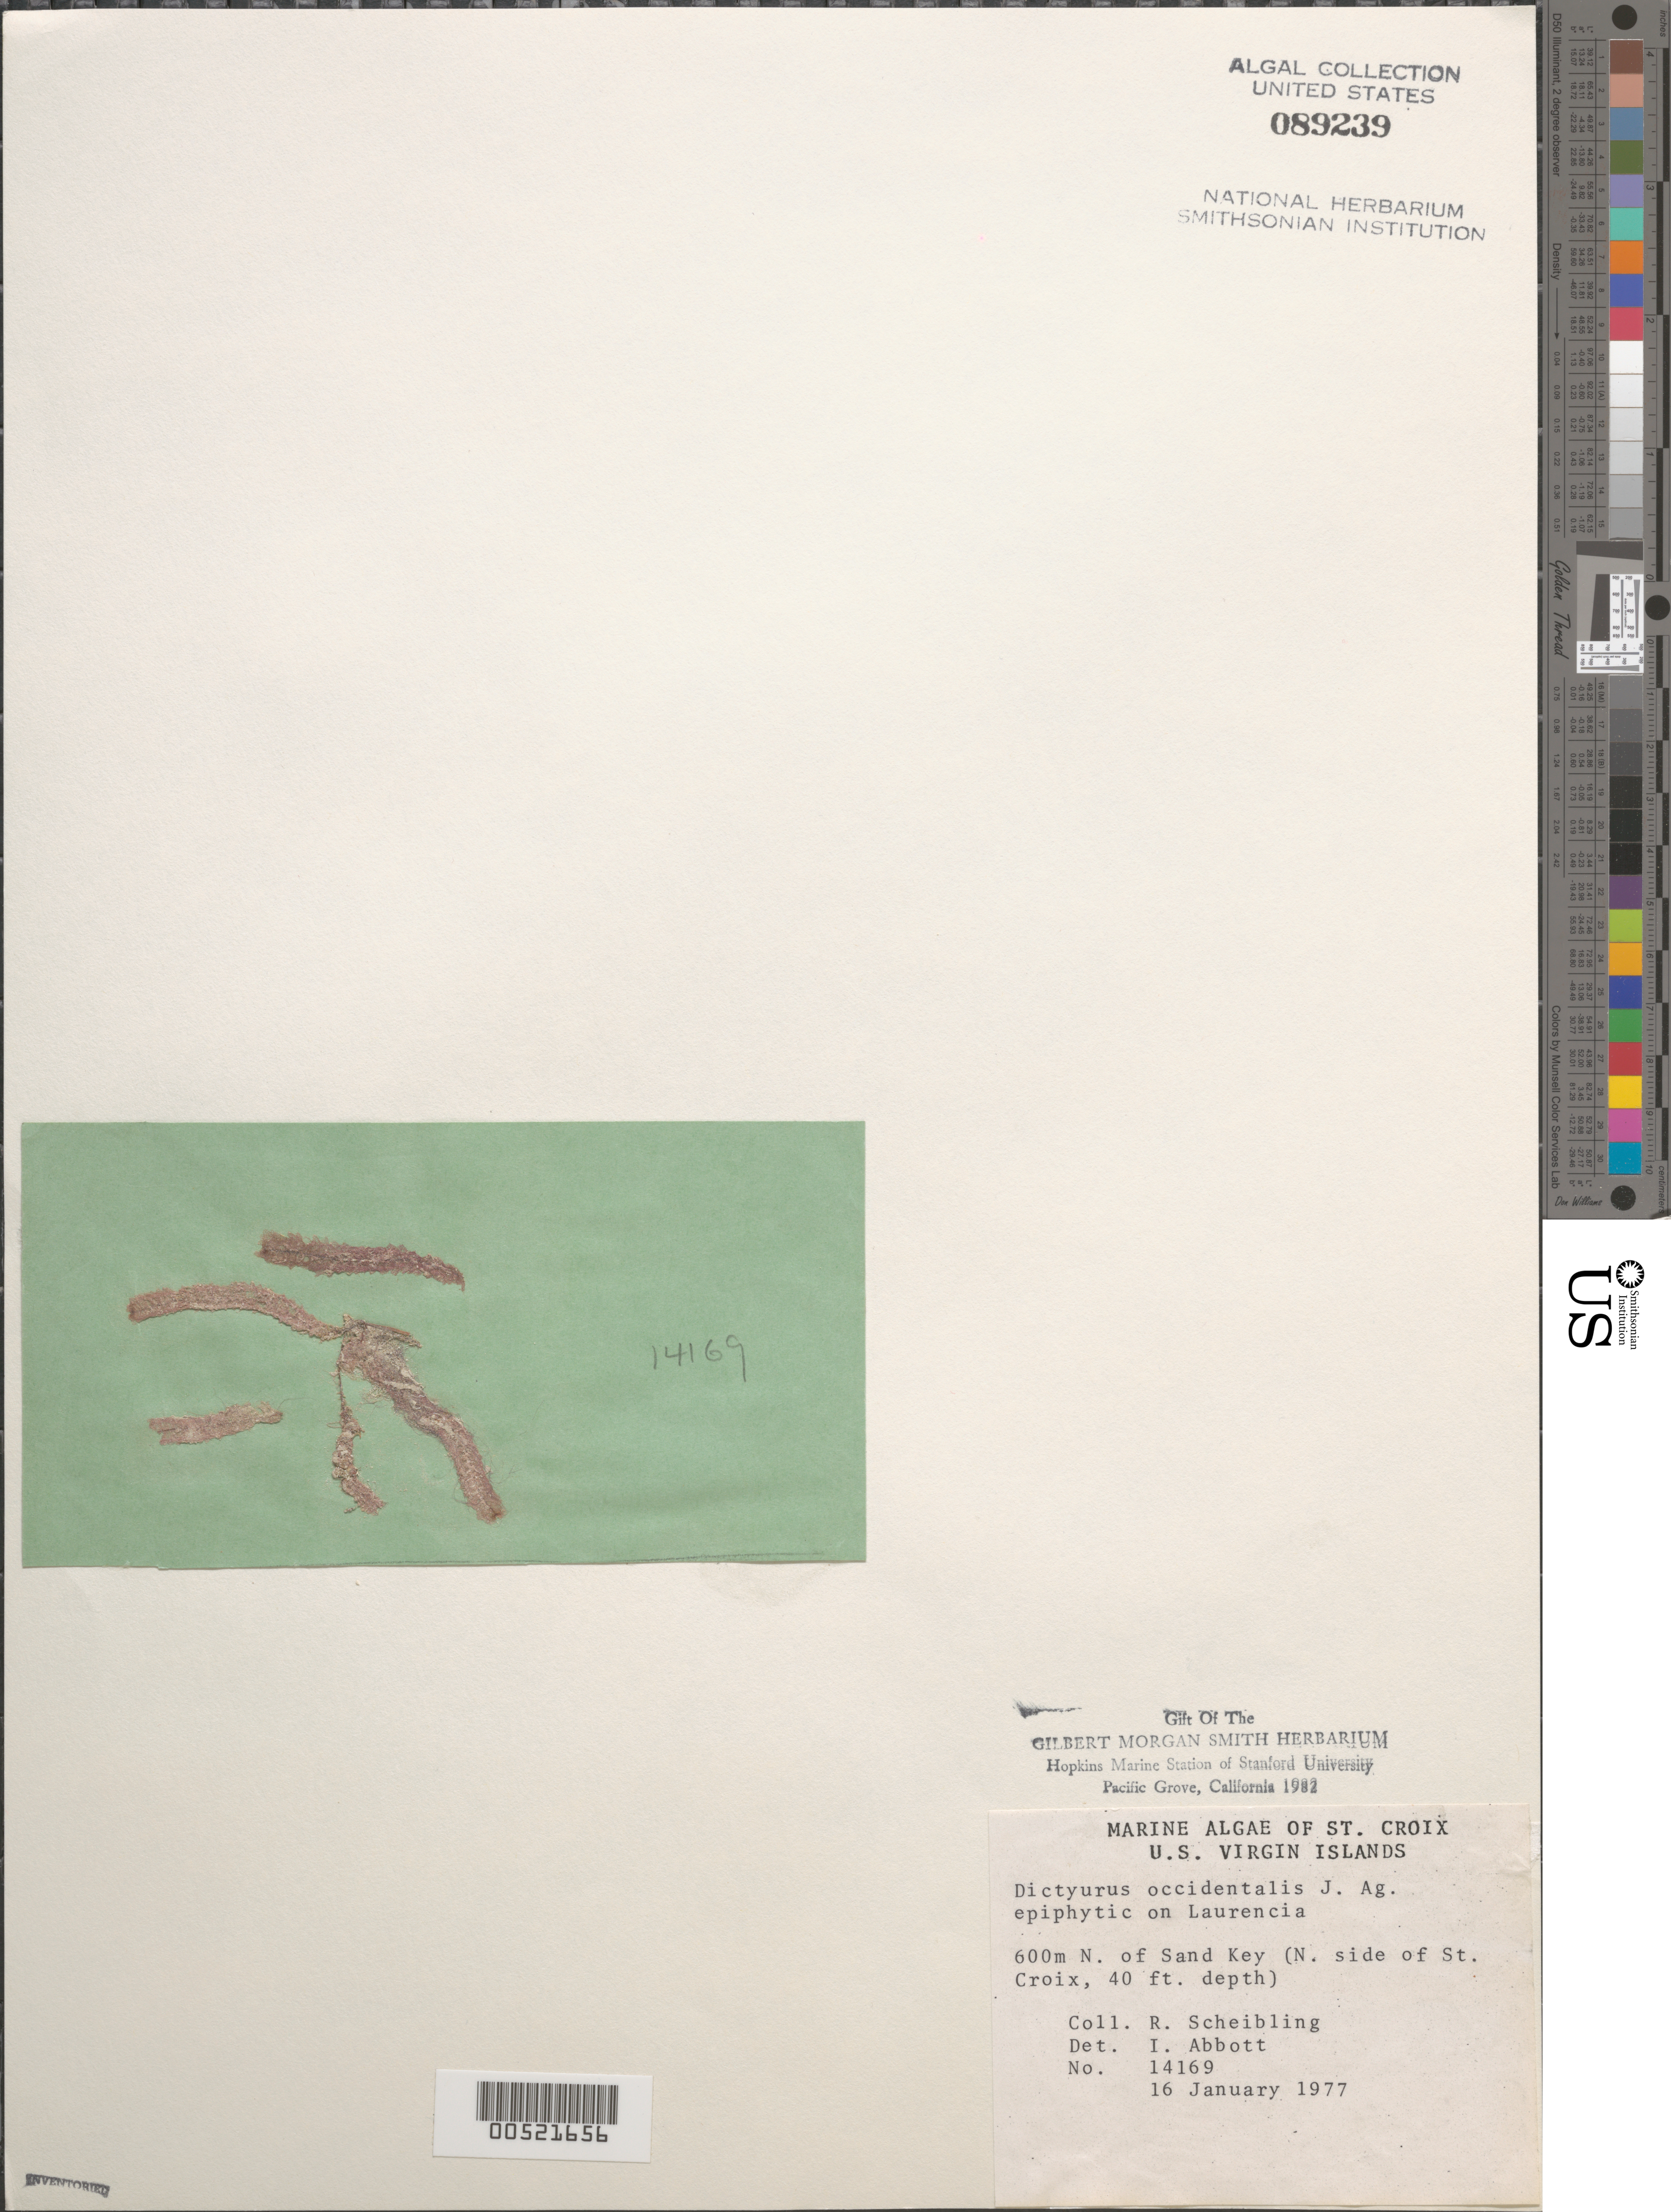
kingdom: Plantae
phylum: Rhodophyta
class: Florideophyceae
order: Ceramiales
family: Dasyaceae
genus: Dictyurus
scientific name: Dictyurus occidentalis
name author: J. Agardh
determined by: Abbott, Isabella A.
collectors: R. Scheibling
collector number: IAA 14169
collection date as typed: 16 Jan 1977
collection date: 1977-01-16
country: U.S. Virgin Islands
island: St. Croix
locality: North of Sand Key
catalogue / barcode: US 89239